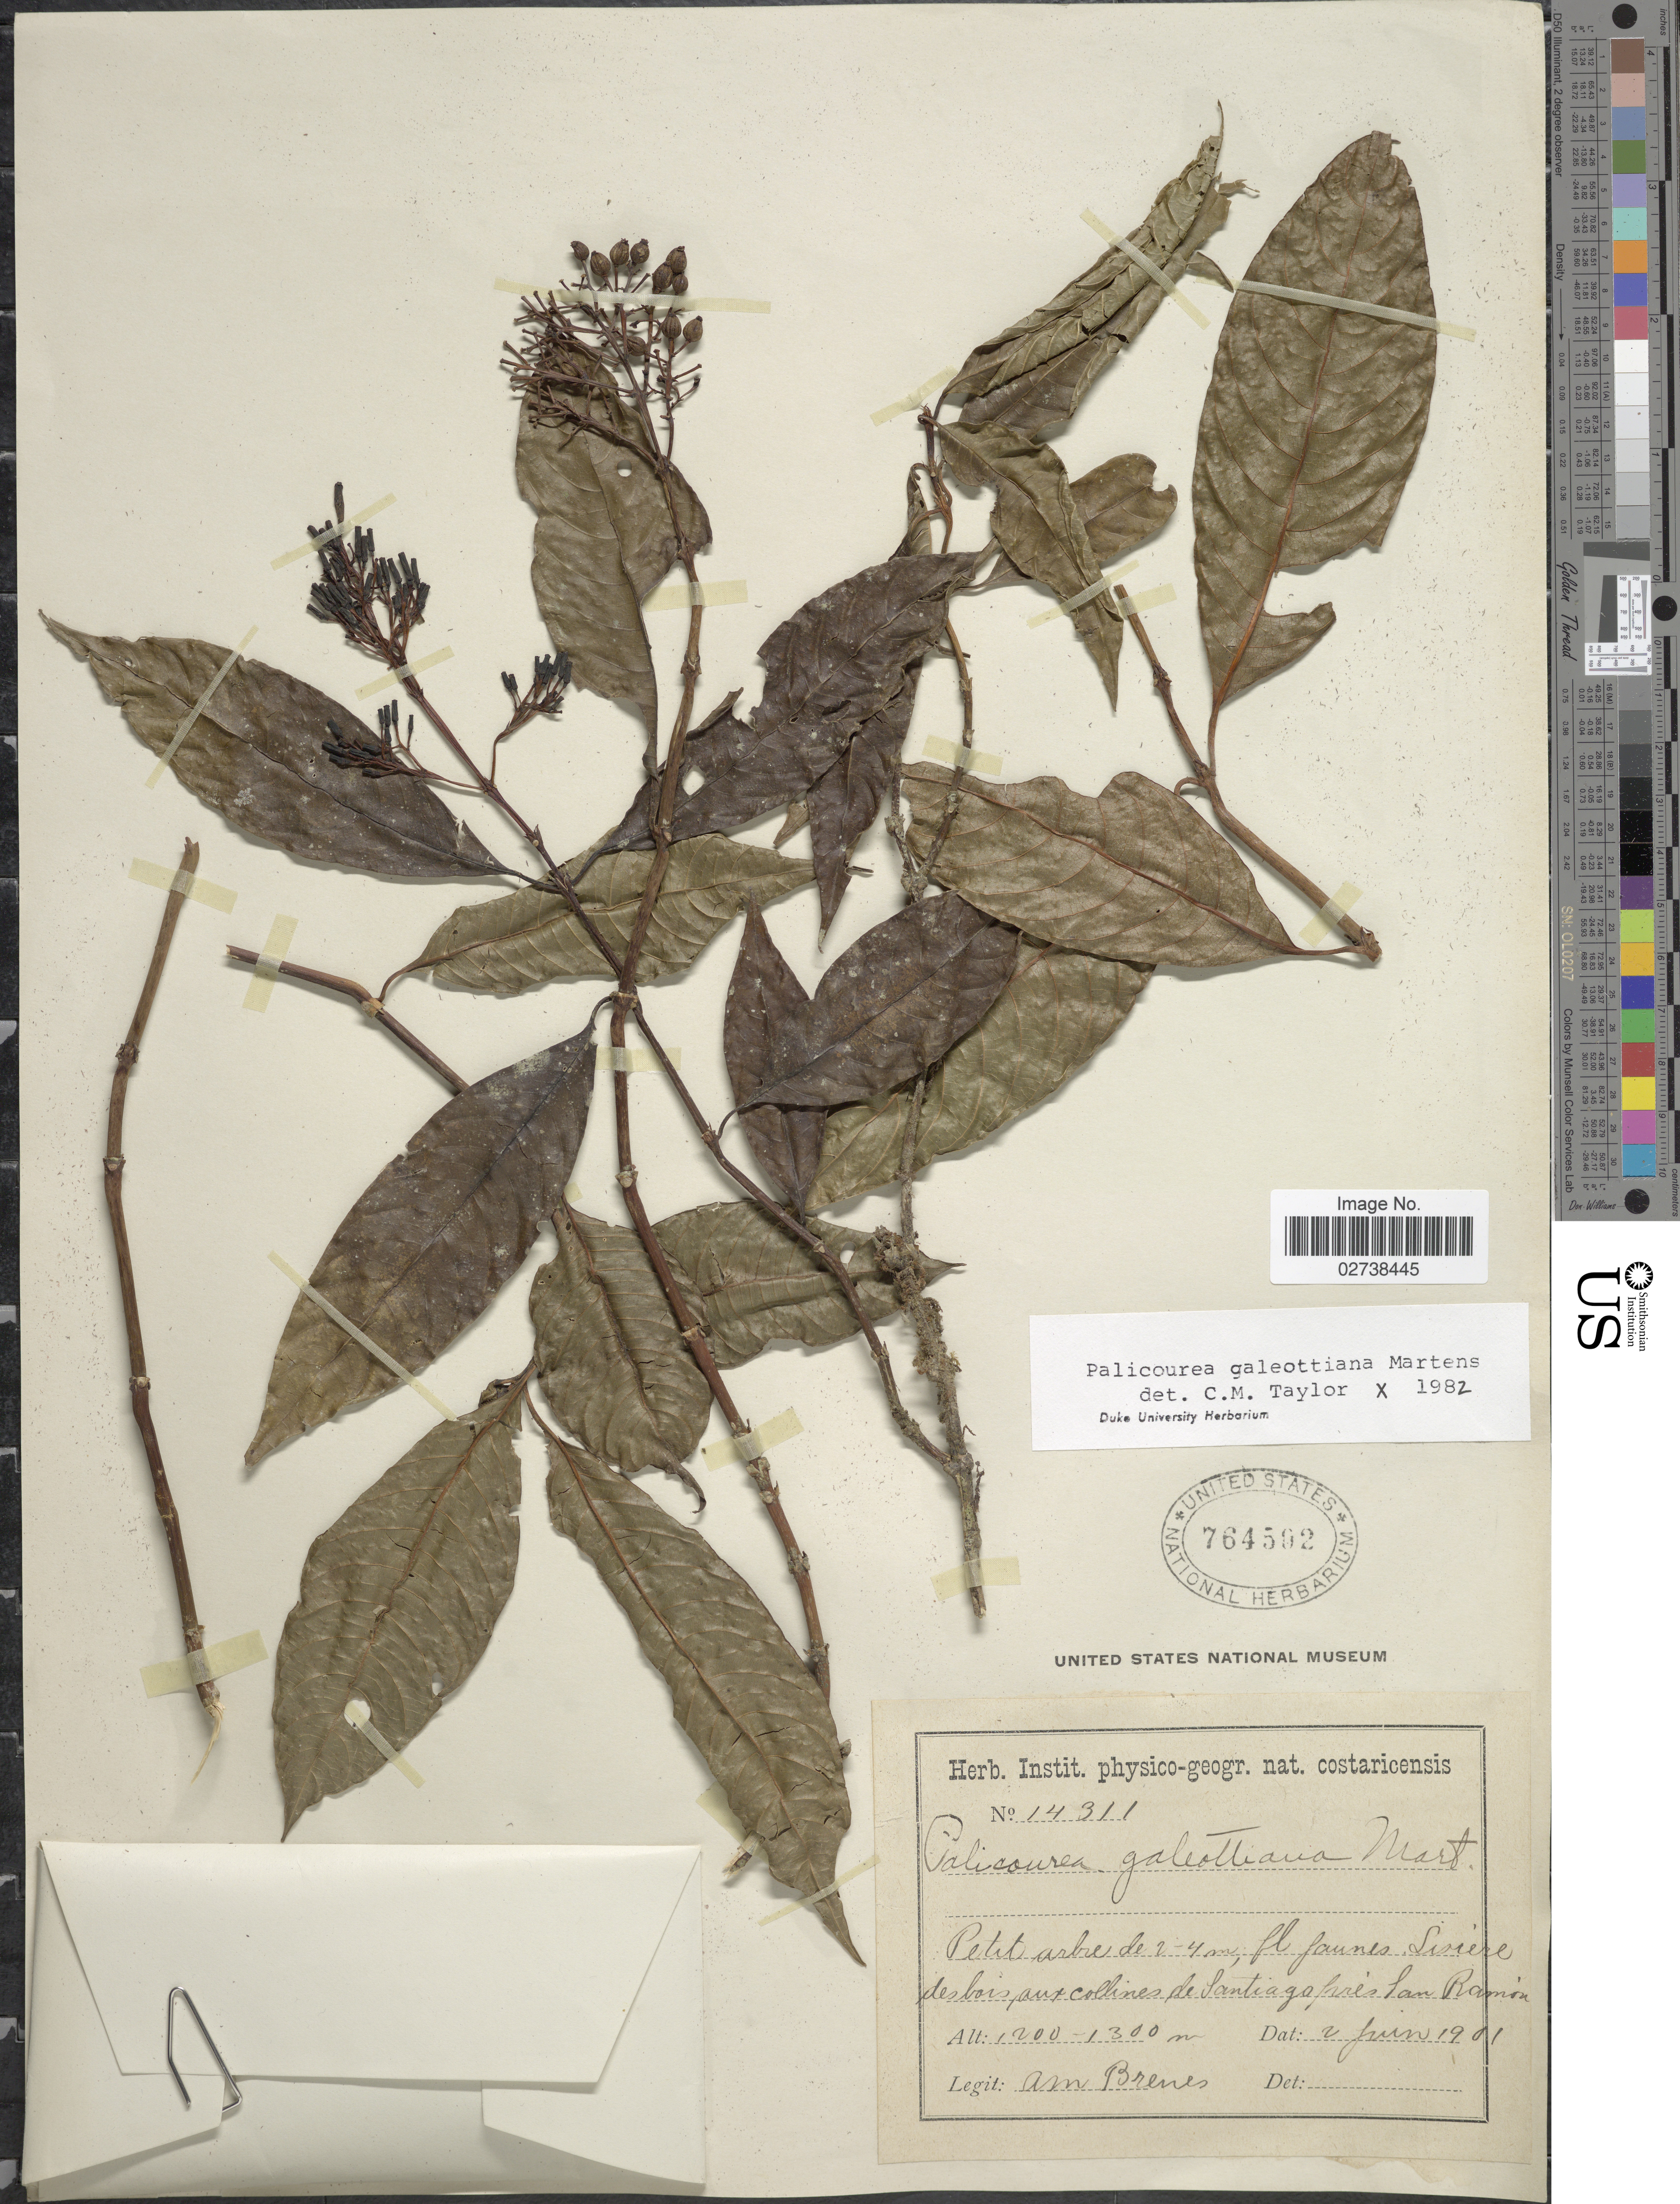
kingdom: Plantae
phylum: Tracheophyta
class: Magnoliopsida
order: Gentianales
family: Rubiaceae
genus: Palicourea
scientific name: Palicourea galeottiana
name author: M. Martens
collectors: A. Brenes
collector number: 14311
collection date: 1901-06-02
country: Costa Rica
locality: Aux collines de Santiago près San Ramón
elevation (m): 1200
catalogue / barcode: US 764592